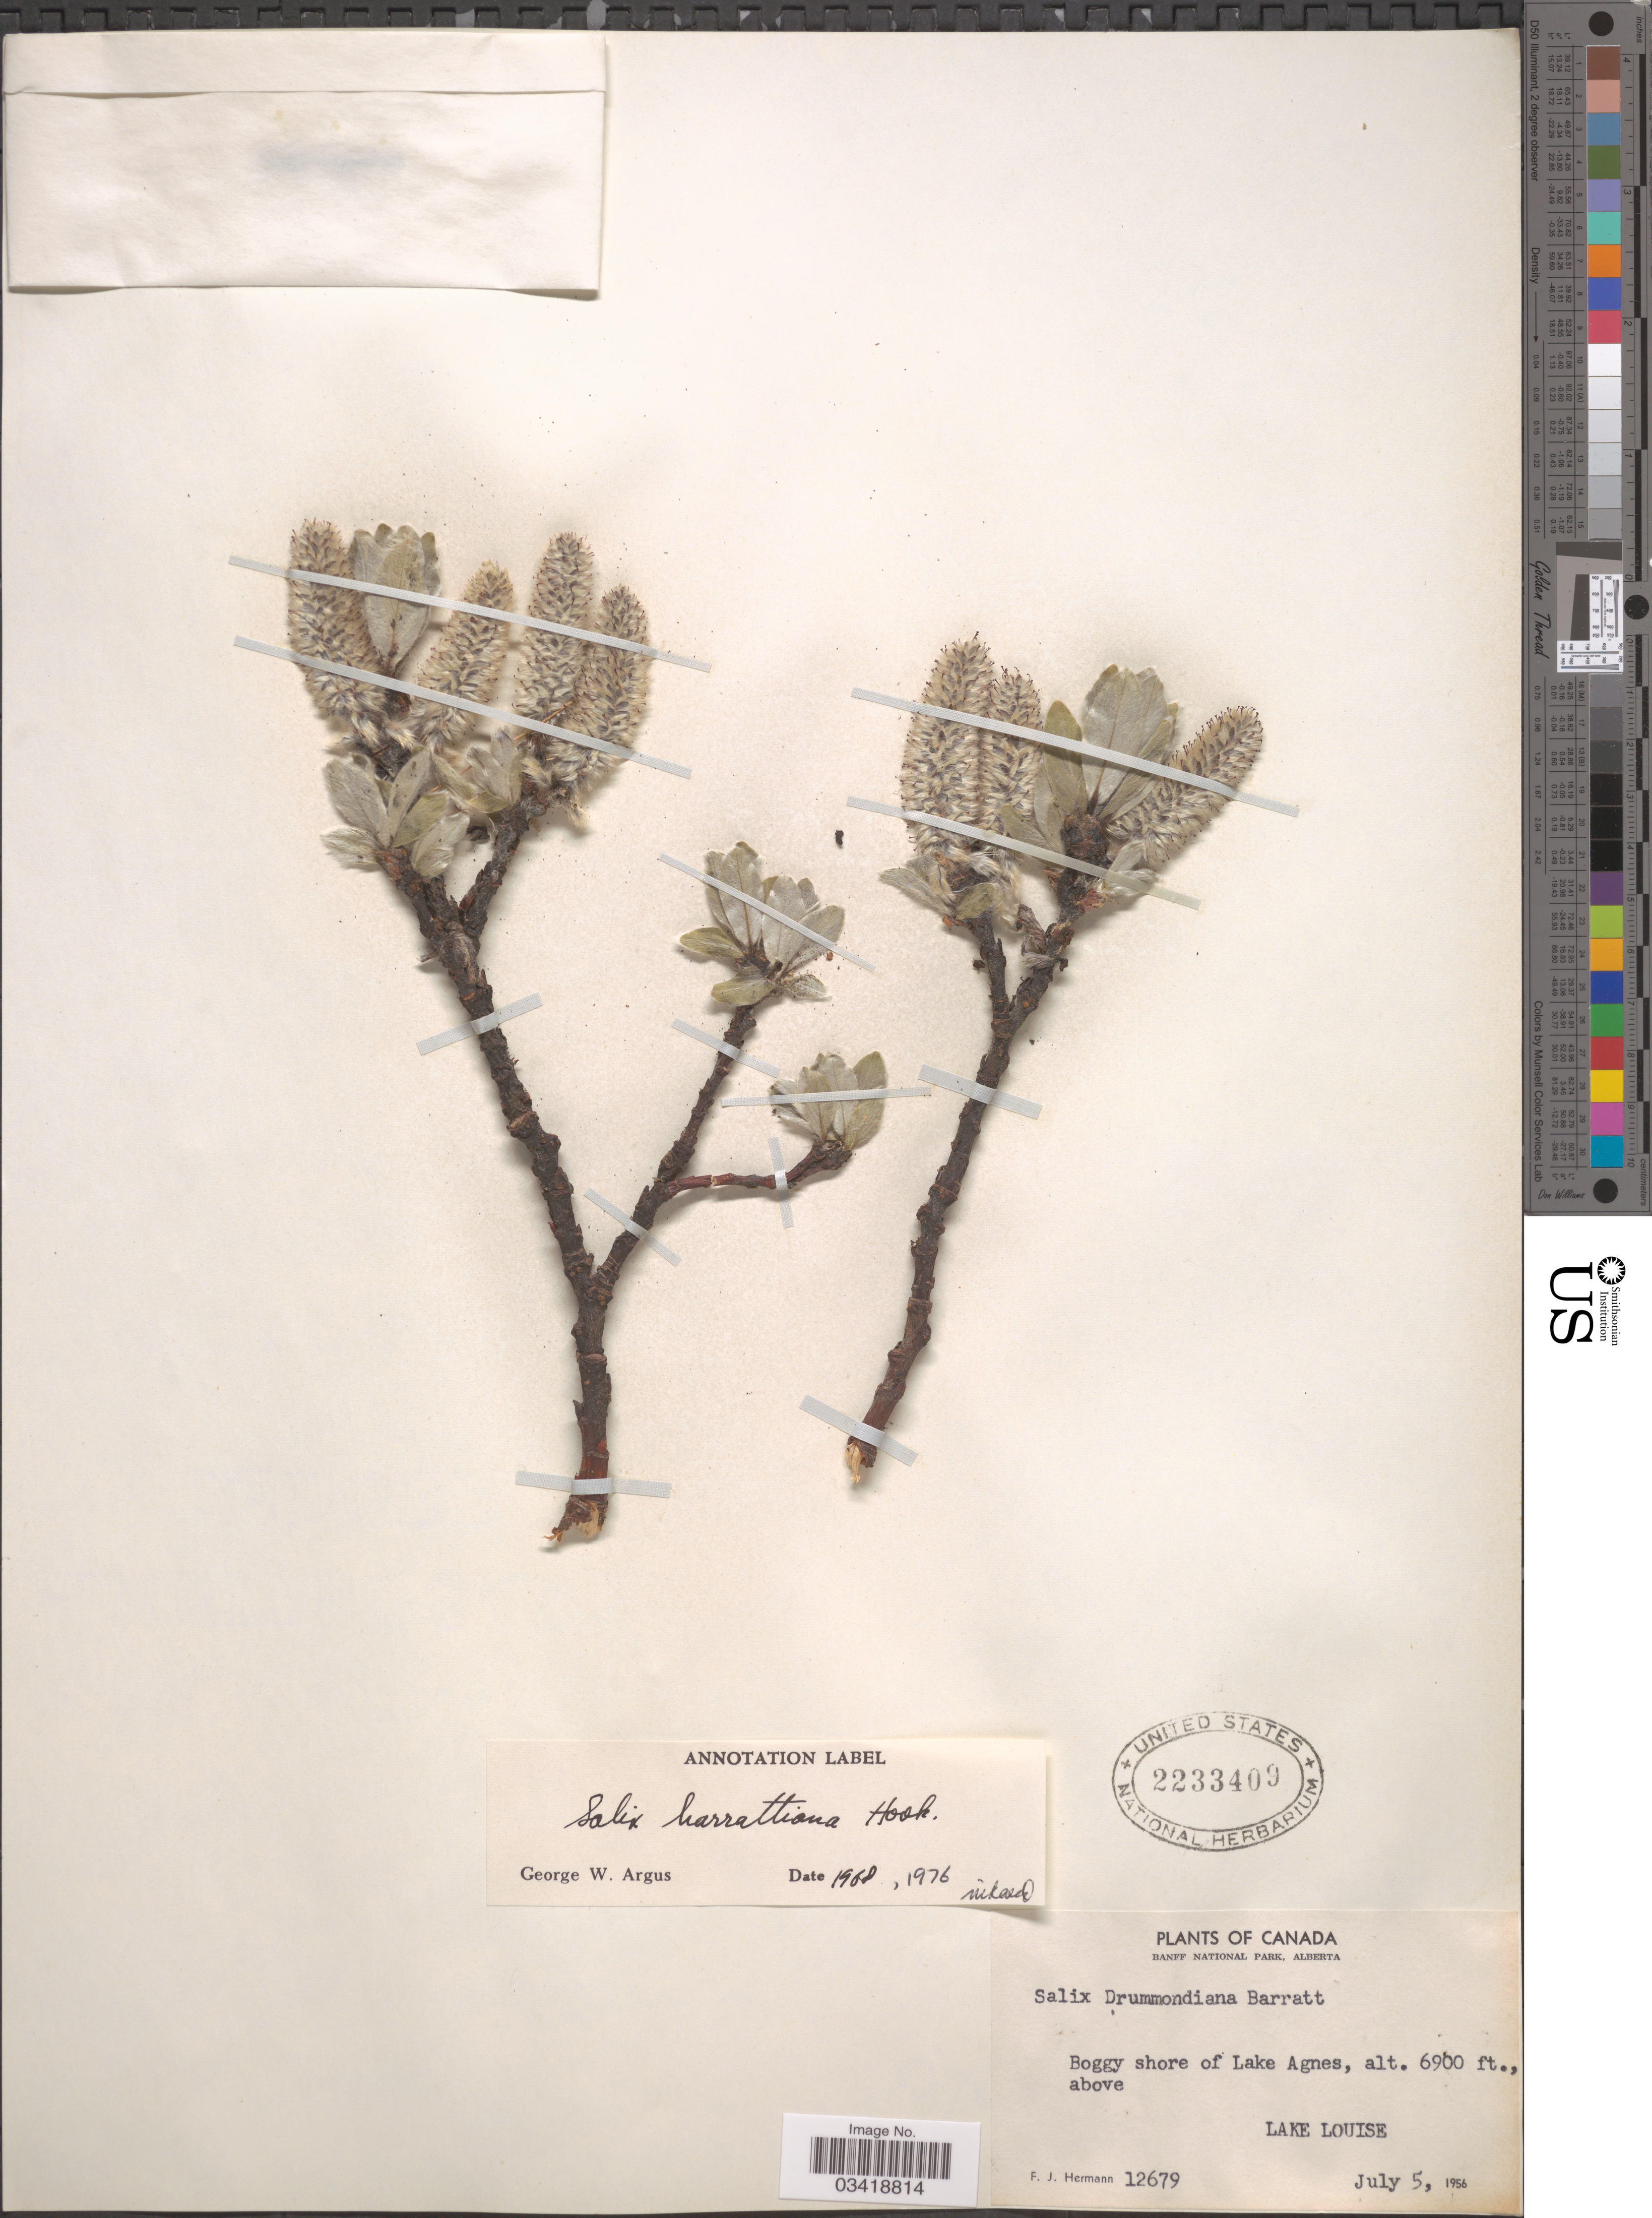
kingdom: Plantae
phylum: Tracheophyta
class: Magnoliopsida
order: Malpighiales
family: Salicaceae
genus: Salix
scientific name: Salix barrattiana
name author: Hook.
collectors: F. J. Hermann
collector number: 12679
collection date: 1956-07-05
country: Canada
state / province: Alberta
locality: Banff National Park. Boggy shore of Lake Agnes, above Lake Louise.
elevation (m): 2103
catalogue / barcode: US 2233409